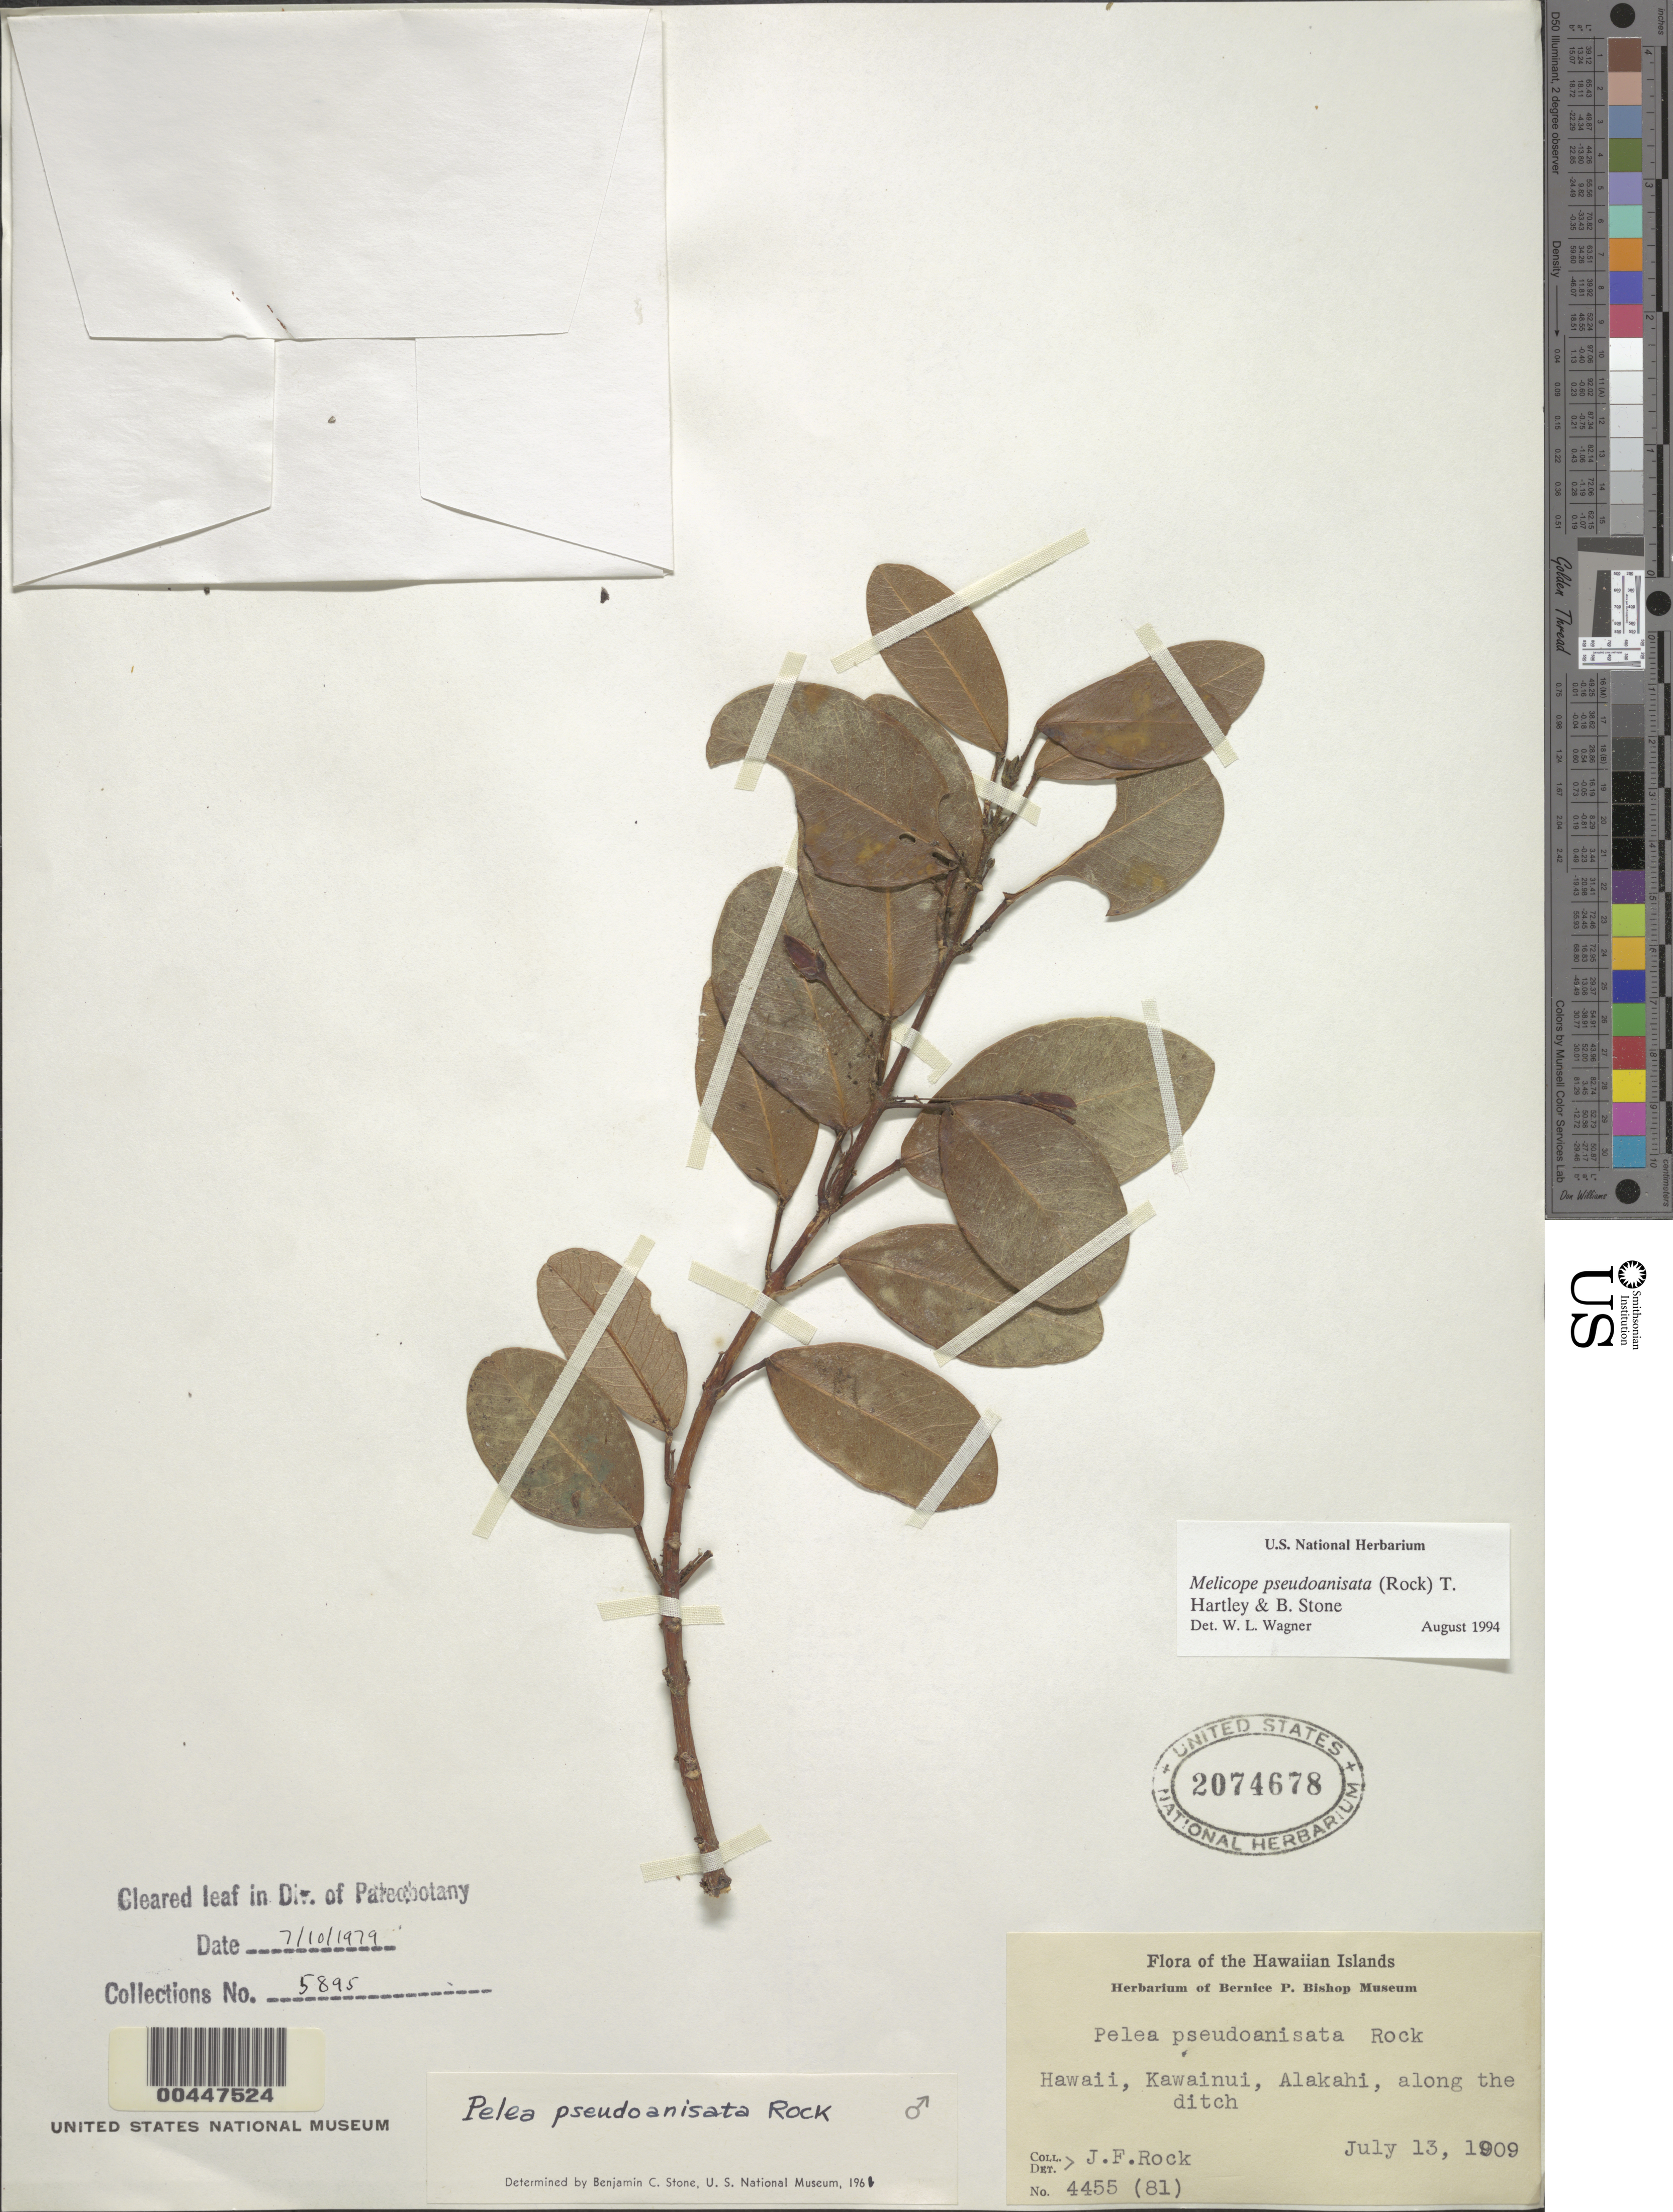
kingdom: Plantae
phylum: Tracheophyta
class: Magnoliopsida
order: Sapindales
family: Rutaceae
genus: Melicope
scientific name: Melicope pseudoanisata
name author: (Rock) T.G. Hartley & B.C. Stone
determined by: Wagner, W. L., (BOT), Smithsonian Institution - National Museum of Natural History (UNITED STATES)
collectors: J. F. Rock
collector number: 4455(81)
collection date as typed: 13 Jul 1909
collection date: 1909-07-13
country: United States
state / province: Hawaii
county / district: Hawaii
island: Hawaii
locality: Kawainui, Alakahi, along the ditch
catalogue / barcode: US 2074678